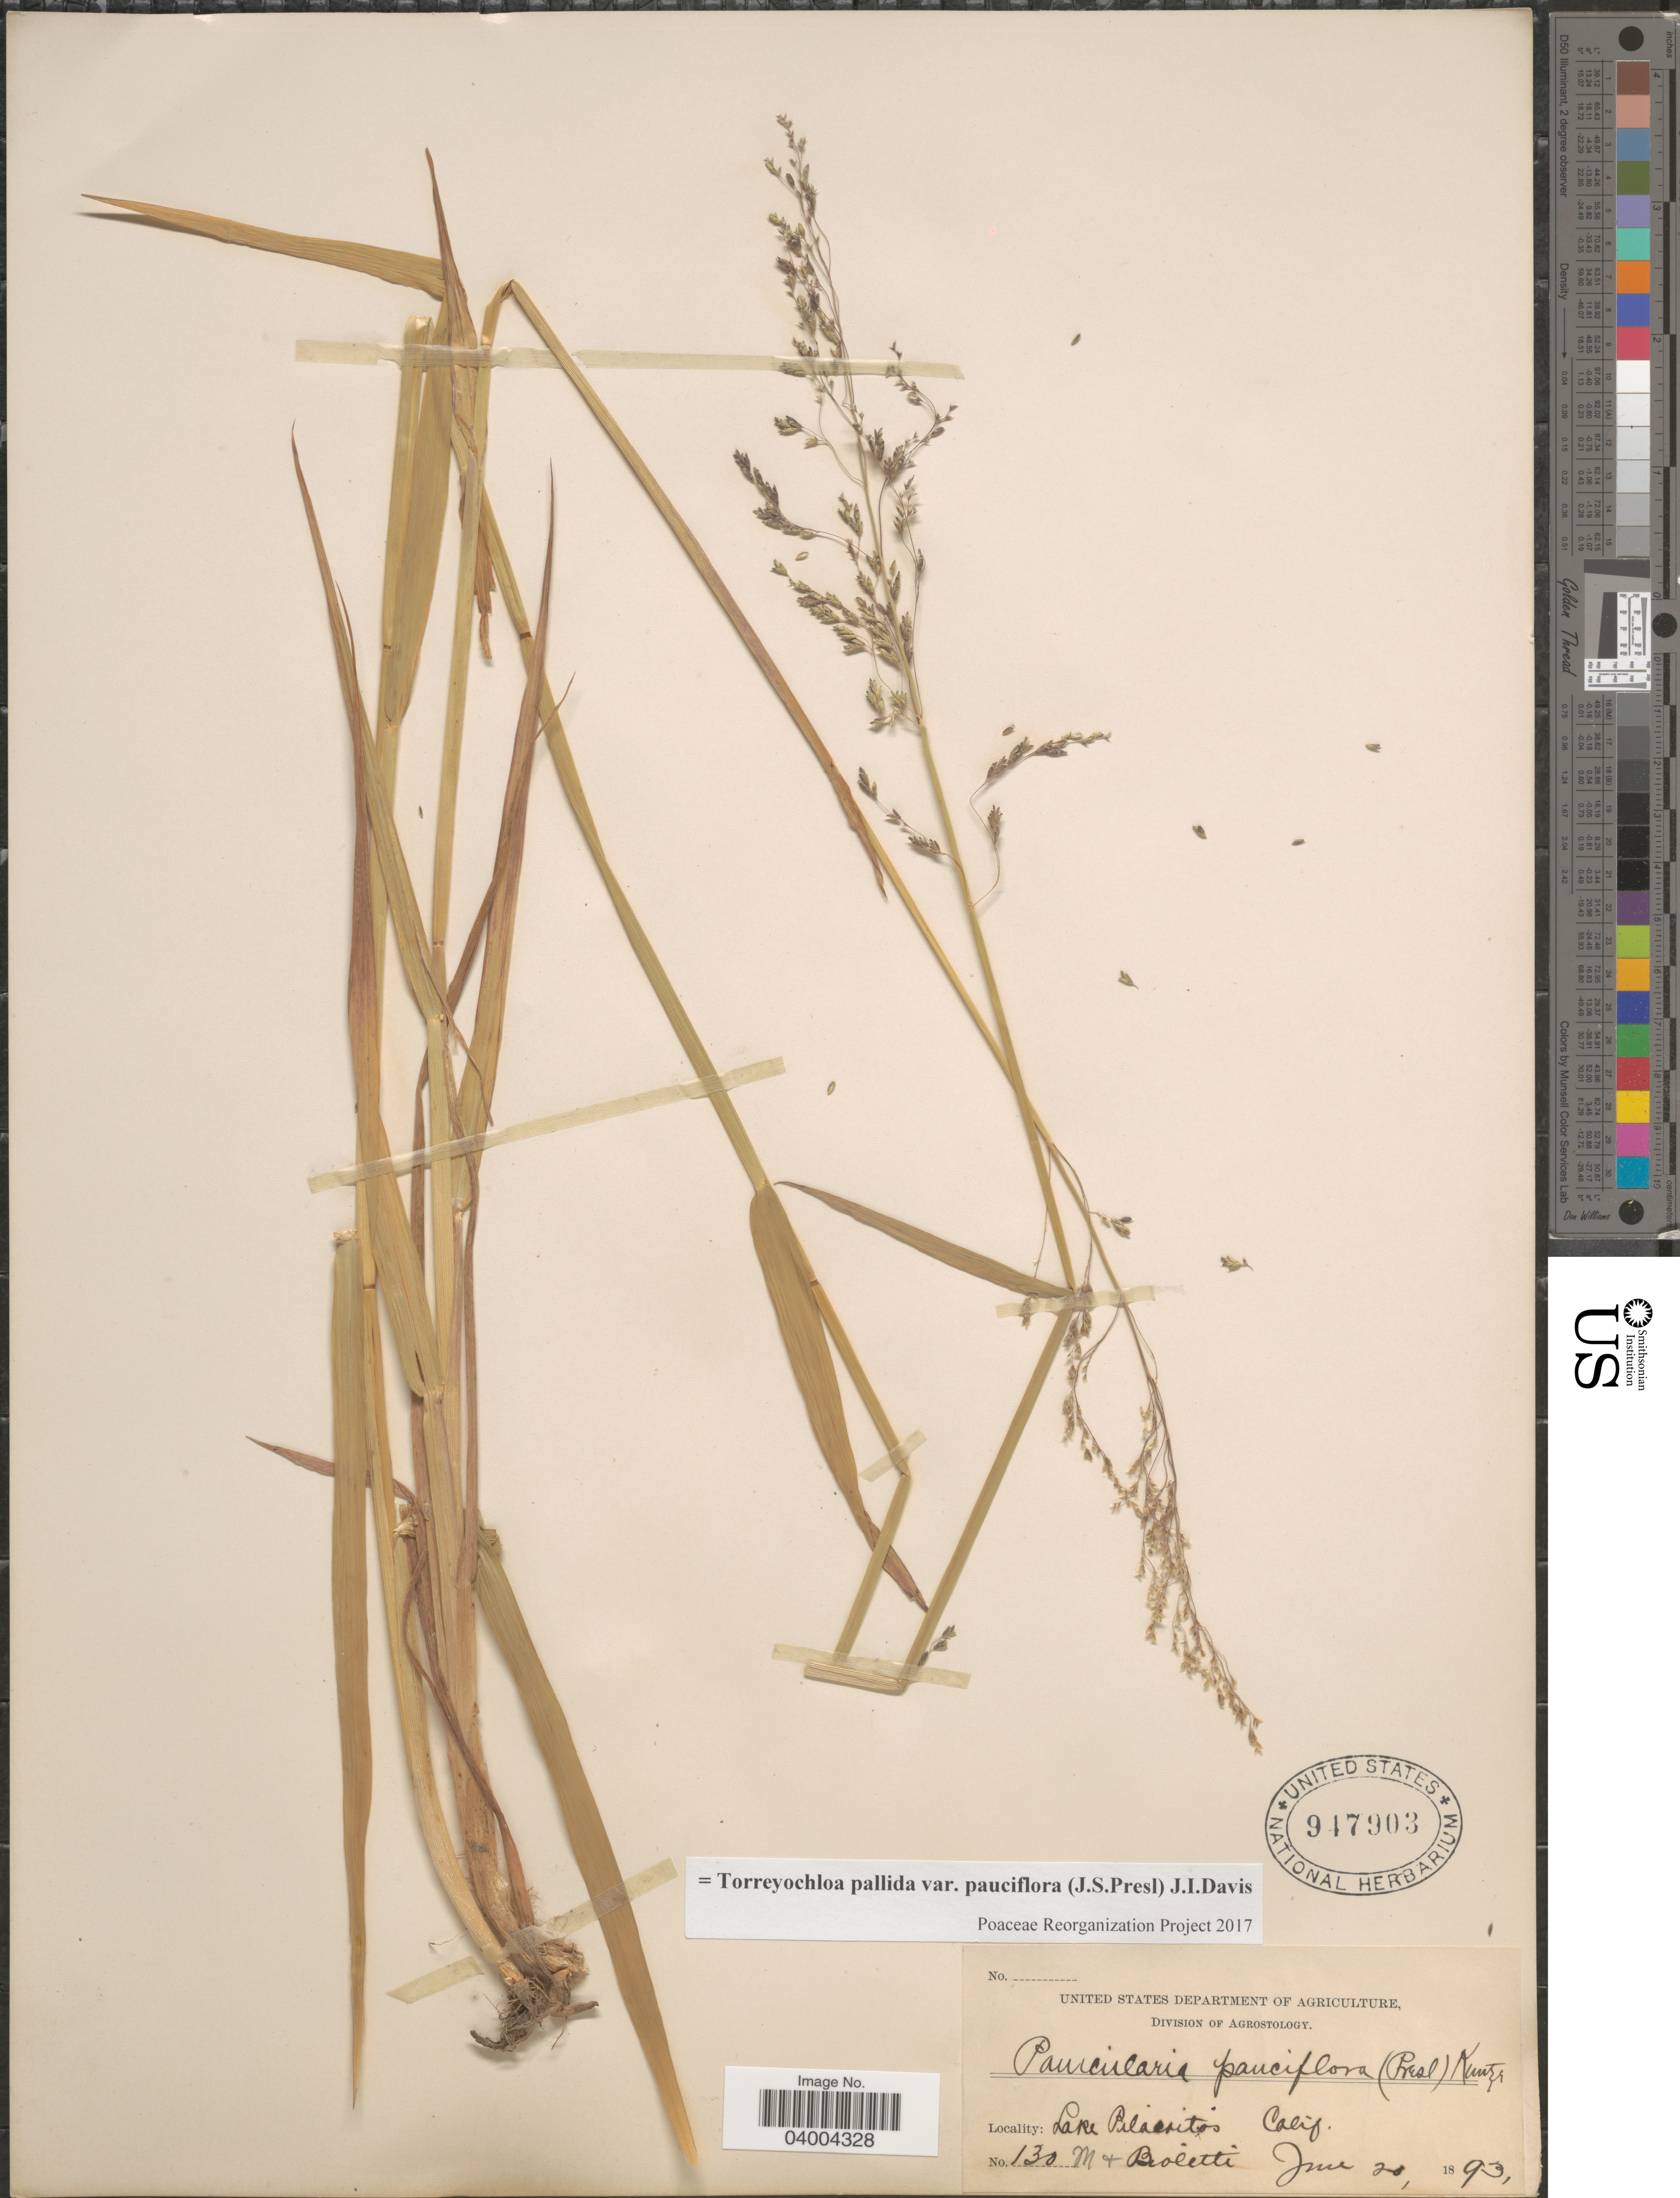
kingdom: Plantae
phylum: Tracheophyta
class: Liliopsida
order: Poales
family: Poaceae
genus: Torreyochloa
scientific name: Torreyochloa pallida var. pauciflora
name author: (J. Presl) J.I. Davis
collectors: -- Bioletti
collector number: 130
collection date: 1893-06-20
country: United States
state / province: California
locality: Lake Pilarcitos.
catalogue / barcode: US 947903